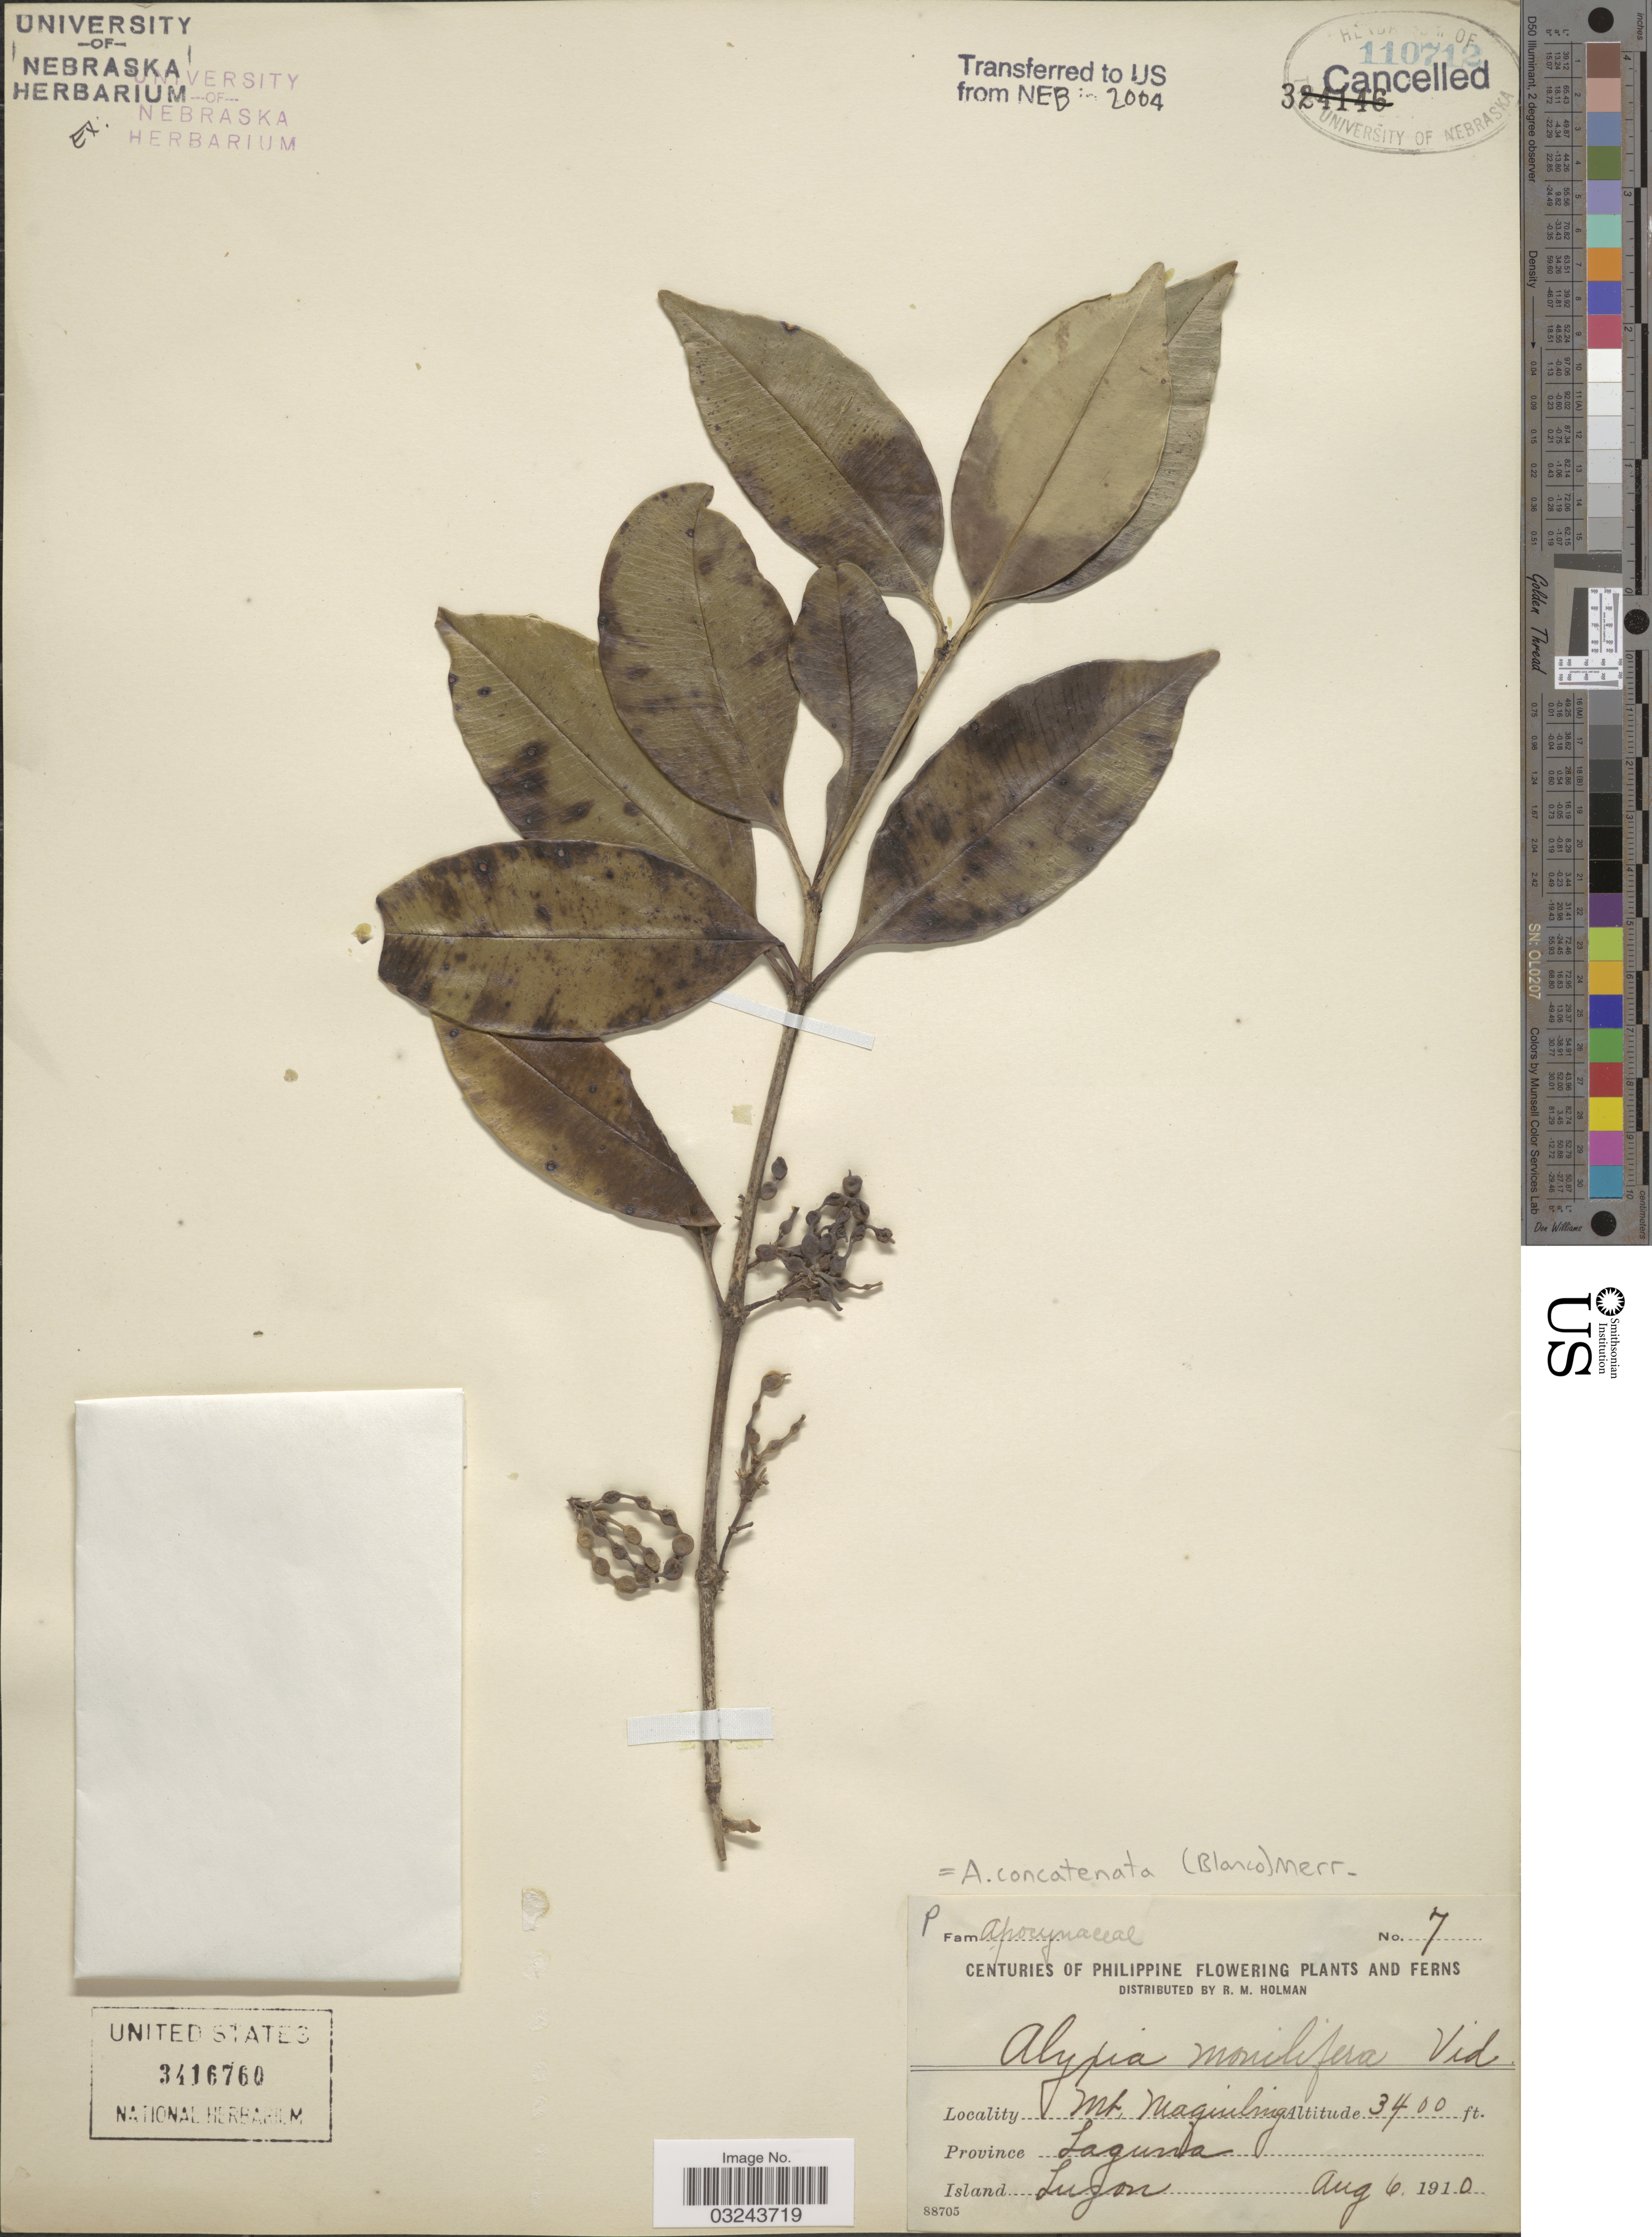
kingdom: Plantae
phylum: Tracheophyta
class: Magnoliopsida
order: Gentianales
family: Apocynaceae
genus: Alyxia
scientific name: Alyxia concatenata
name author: (Blanco) Merr.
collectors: R. Holman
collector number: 7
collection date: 1910-08-06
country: Philippines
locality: Mt. Maquiling. Province Laguna. Island Luzon.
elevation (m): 1036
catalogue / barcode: US 3416760